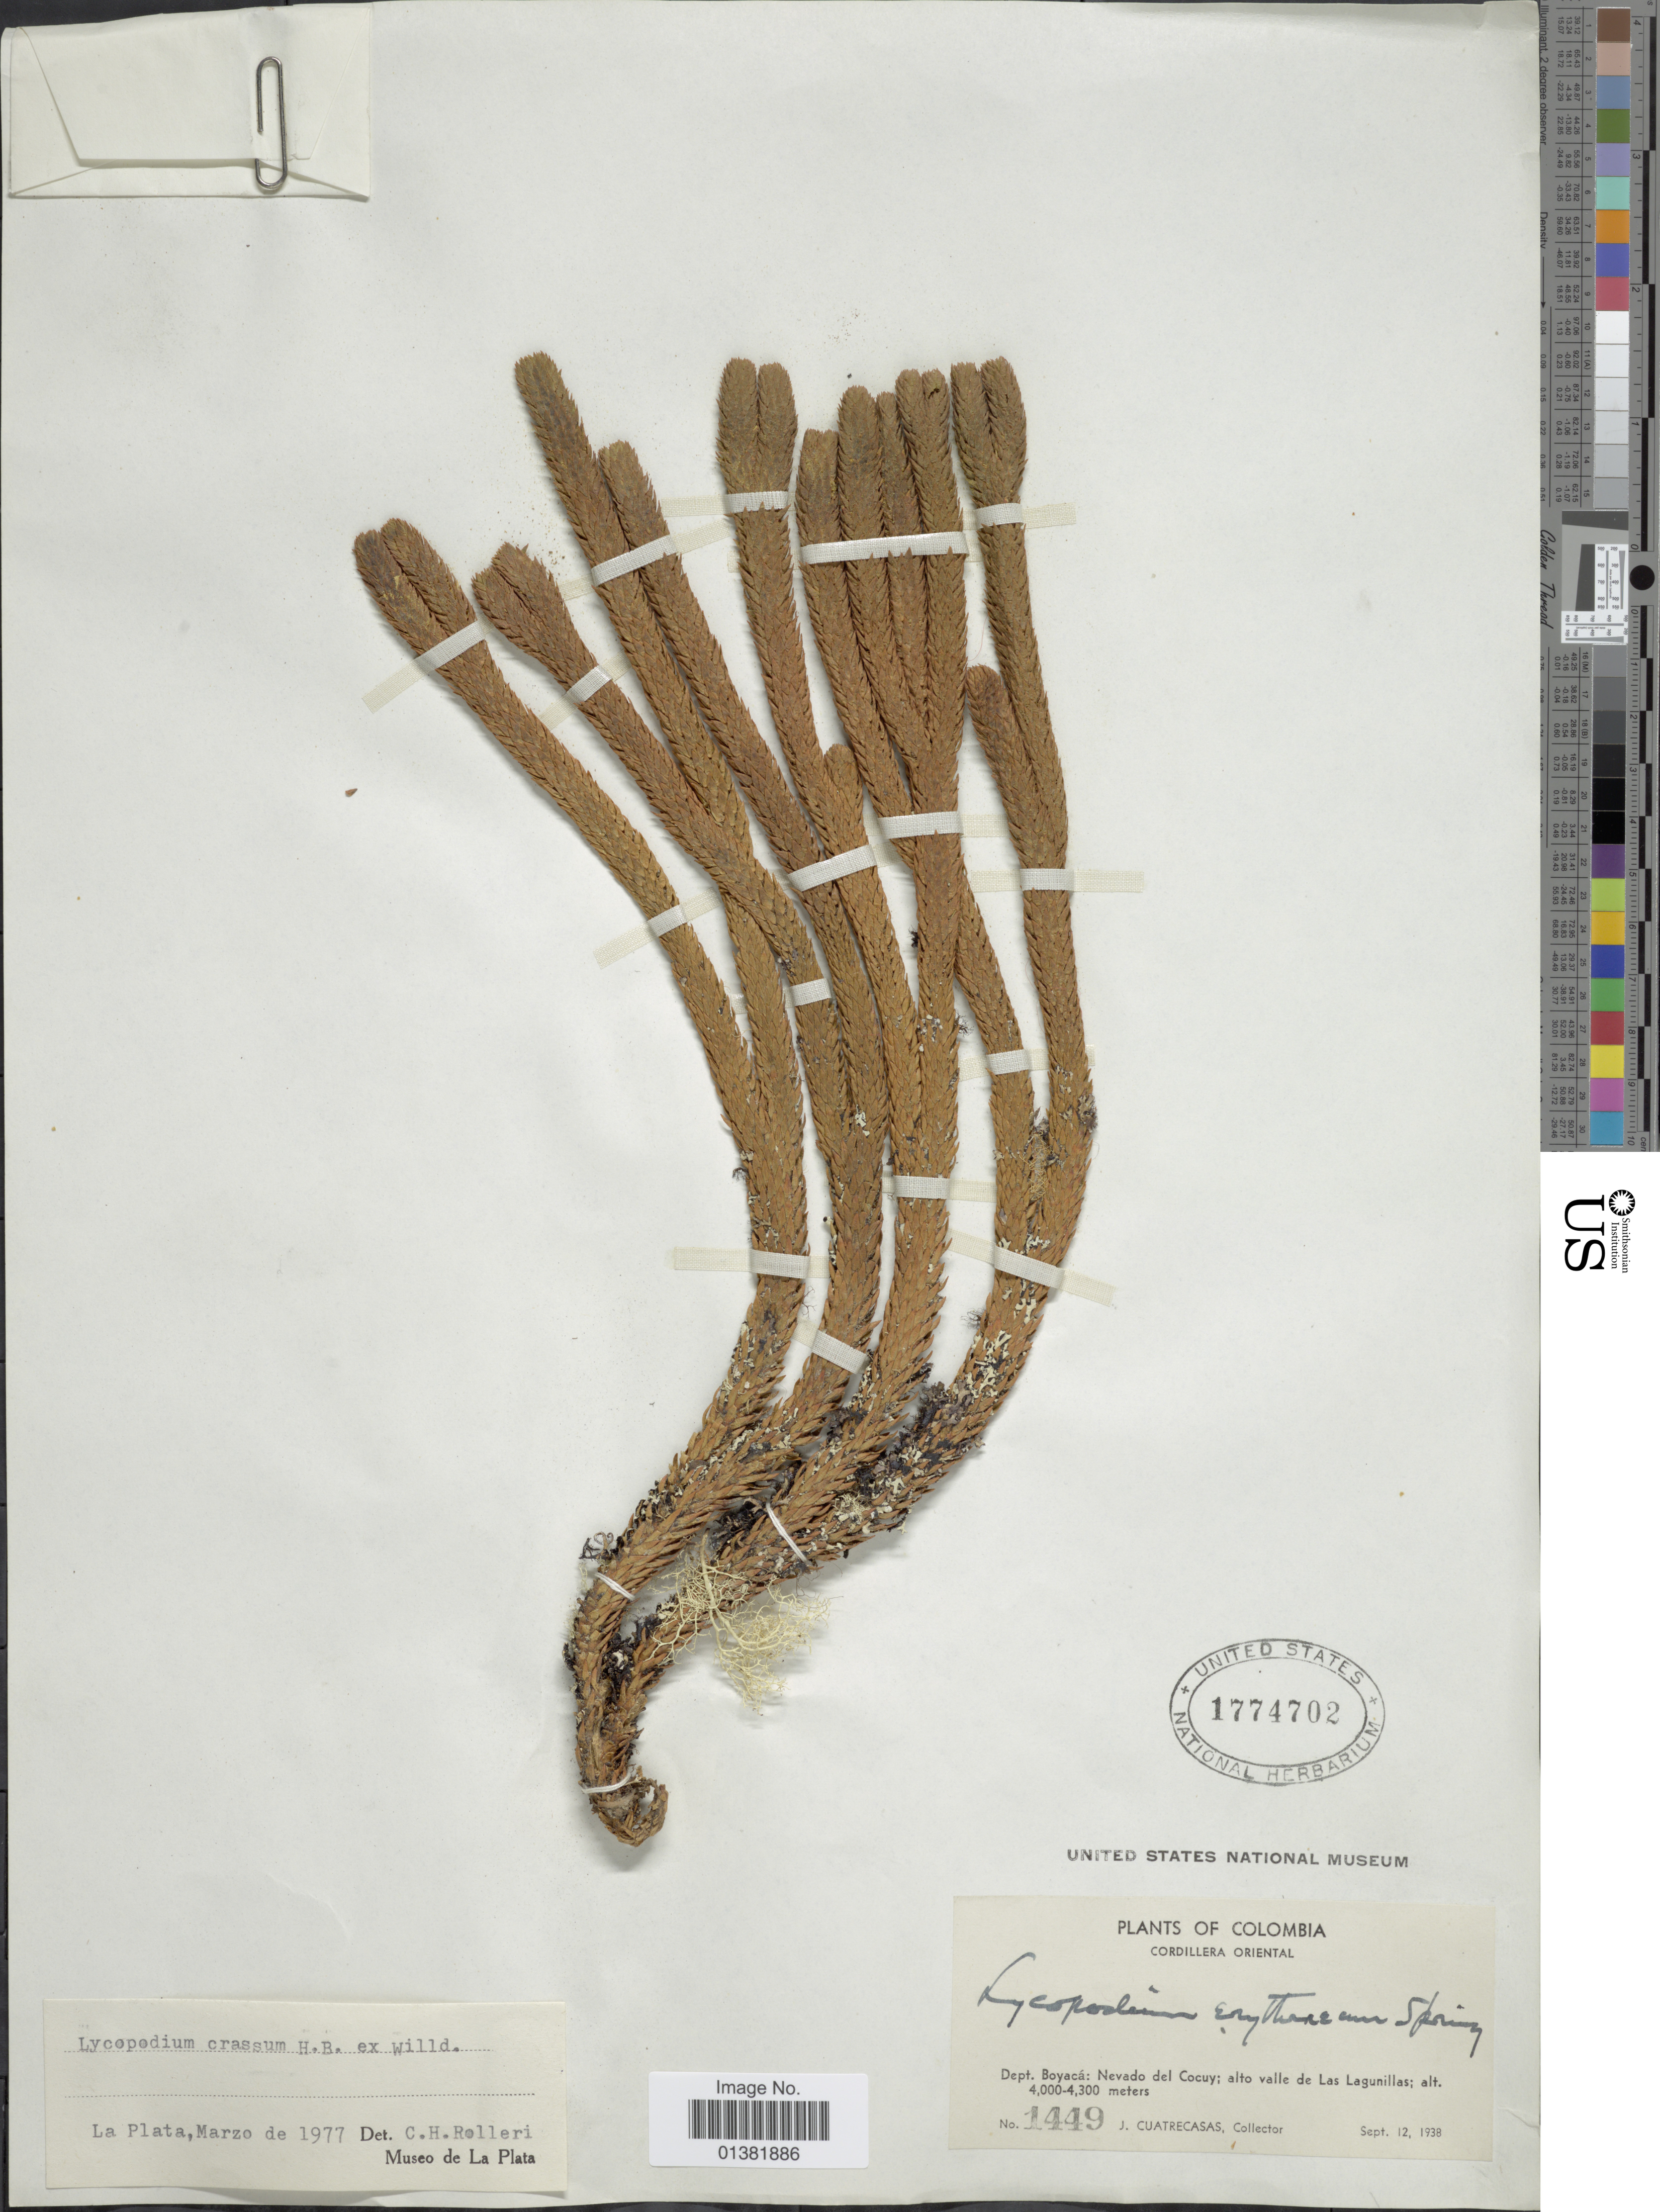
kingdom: Plantae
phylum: Tracheophyta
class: Lycopodiopsida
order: Lycopodiales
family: Lycopodiaceae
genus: Phlegmariurus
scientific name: Phlegmariurus crassus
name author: (Humb. & Bonpl. ex Willd.) B. Øllg.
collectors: J. Cuatrecasas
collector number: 1449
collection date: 1938-09-12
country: Colombia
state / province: Boyacá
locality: Cordillera Oriental. Nevado del Cocuy; alto valle de Las Lagunillas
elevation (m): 4000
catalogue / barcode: US 1774702